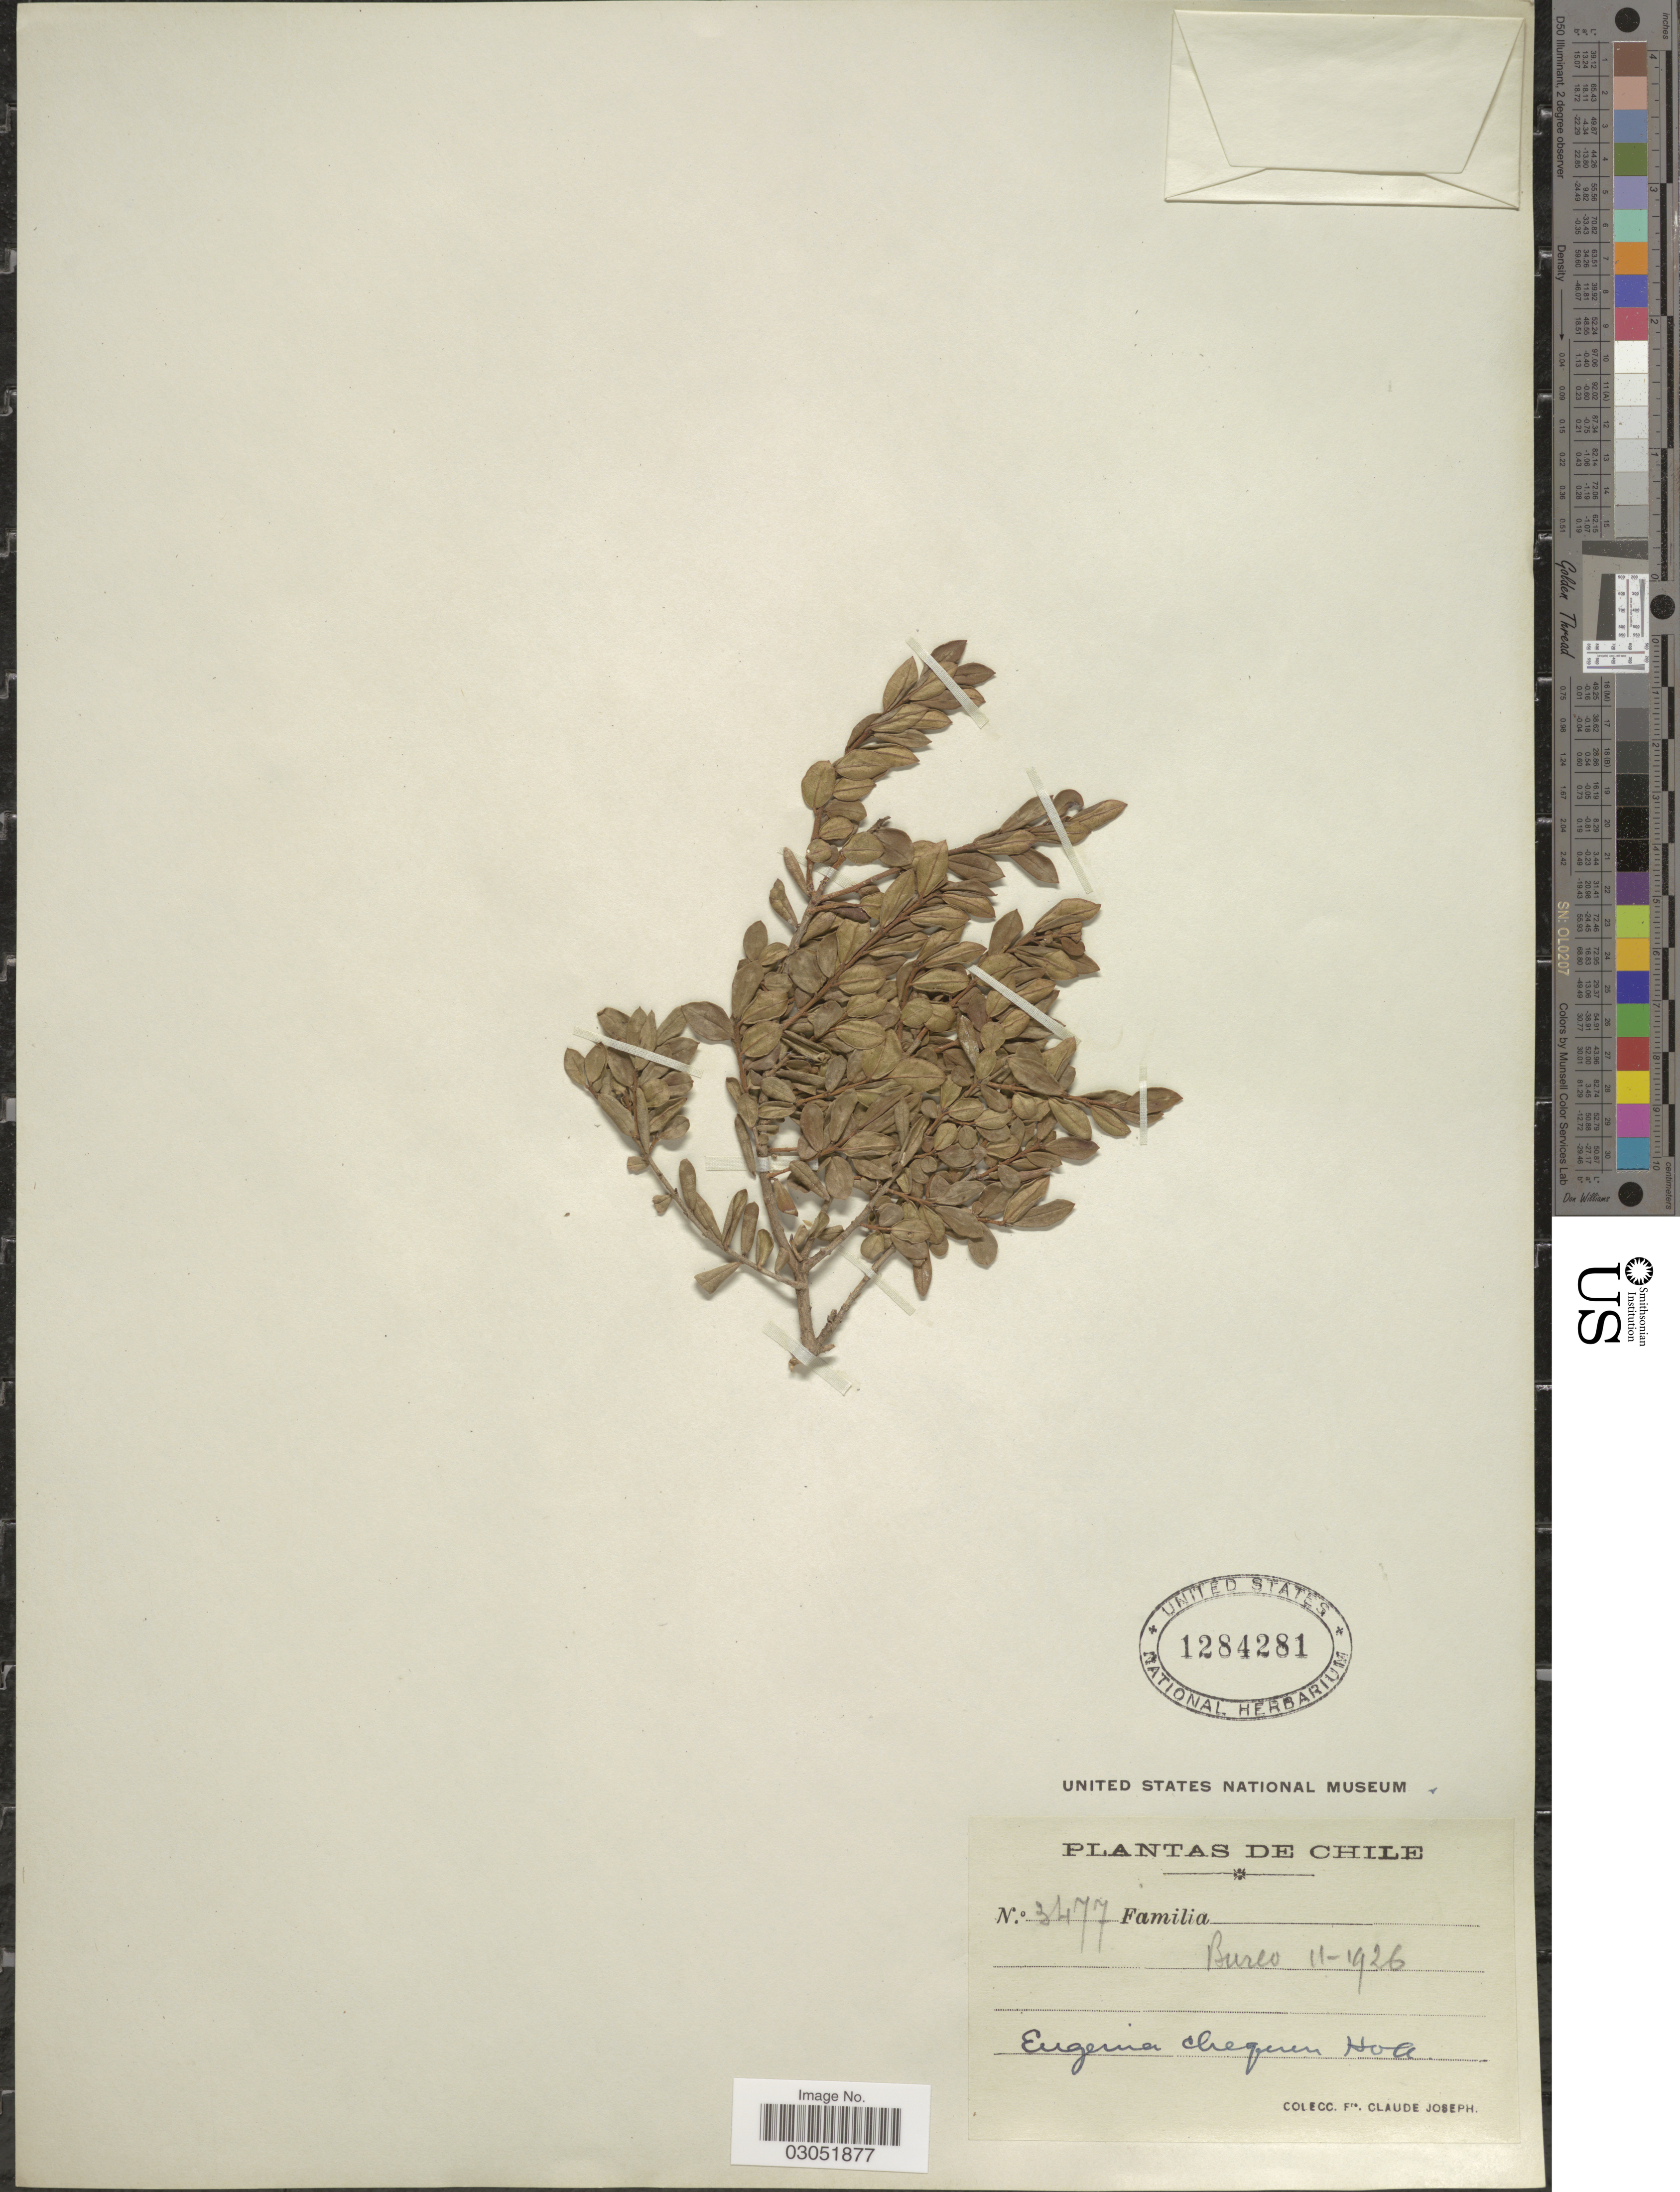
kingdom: Plantae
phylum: Tracheophyta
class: Magnoliopsida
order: Myrtales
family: Myrtaceae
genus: Luma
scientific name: Luma chequen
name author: (Molina) A. Gray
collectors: Bro. Claude-Joseph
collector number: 3477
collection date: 1926-11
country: Chile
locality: Burco.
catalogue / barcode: US 1284281